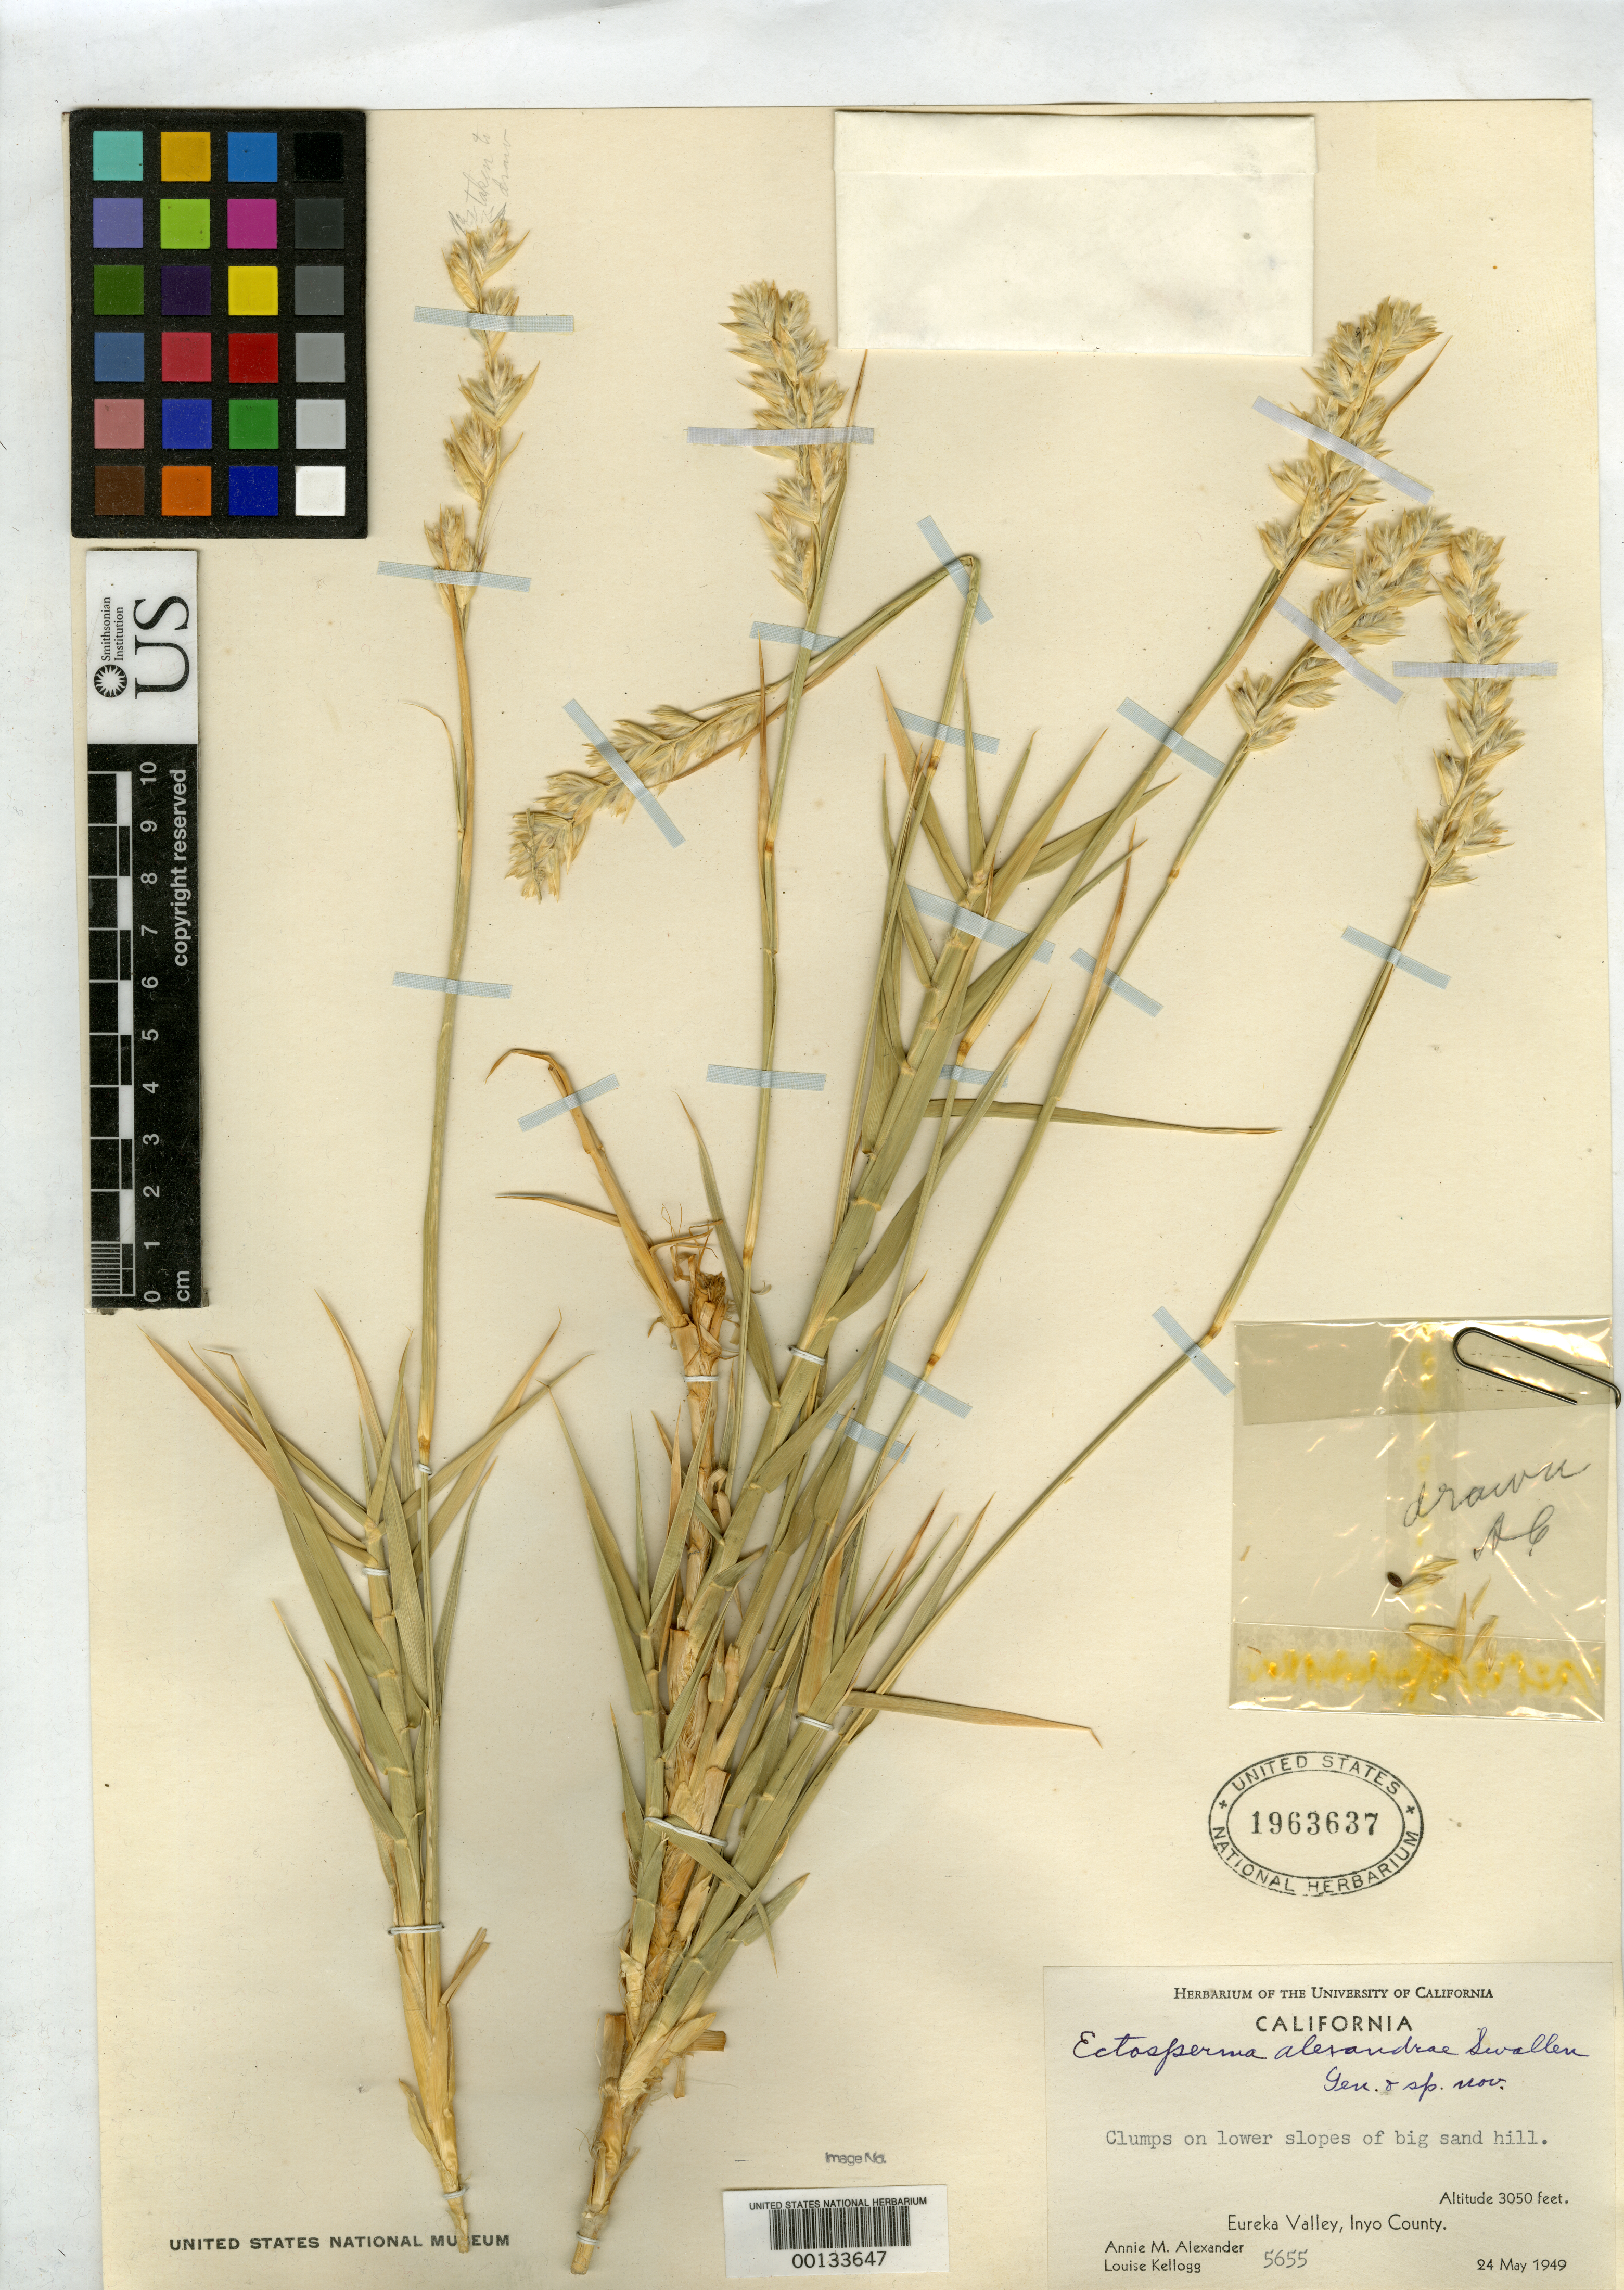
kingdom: Plantae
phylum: Tracheophyta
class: Liliopsida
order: Poales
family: Poaceae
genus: Ectosperma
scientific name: Ectosperma alexandrae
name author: Swallen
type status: Holotype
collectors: A. M. Alexander & L. Kellogg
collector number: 5655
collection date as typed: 24 May 1949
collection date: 1949-05-24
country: United States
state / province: California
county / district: Inyo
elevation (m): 930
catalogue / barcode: US 1963637